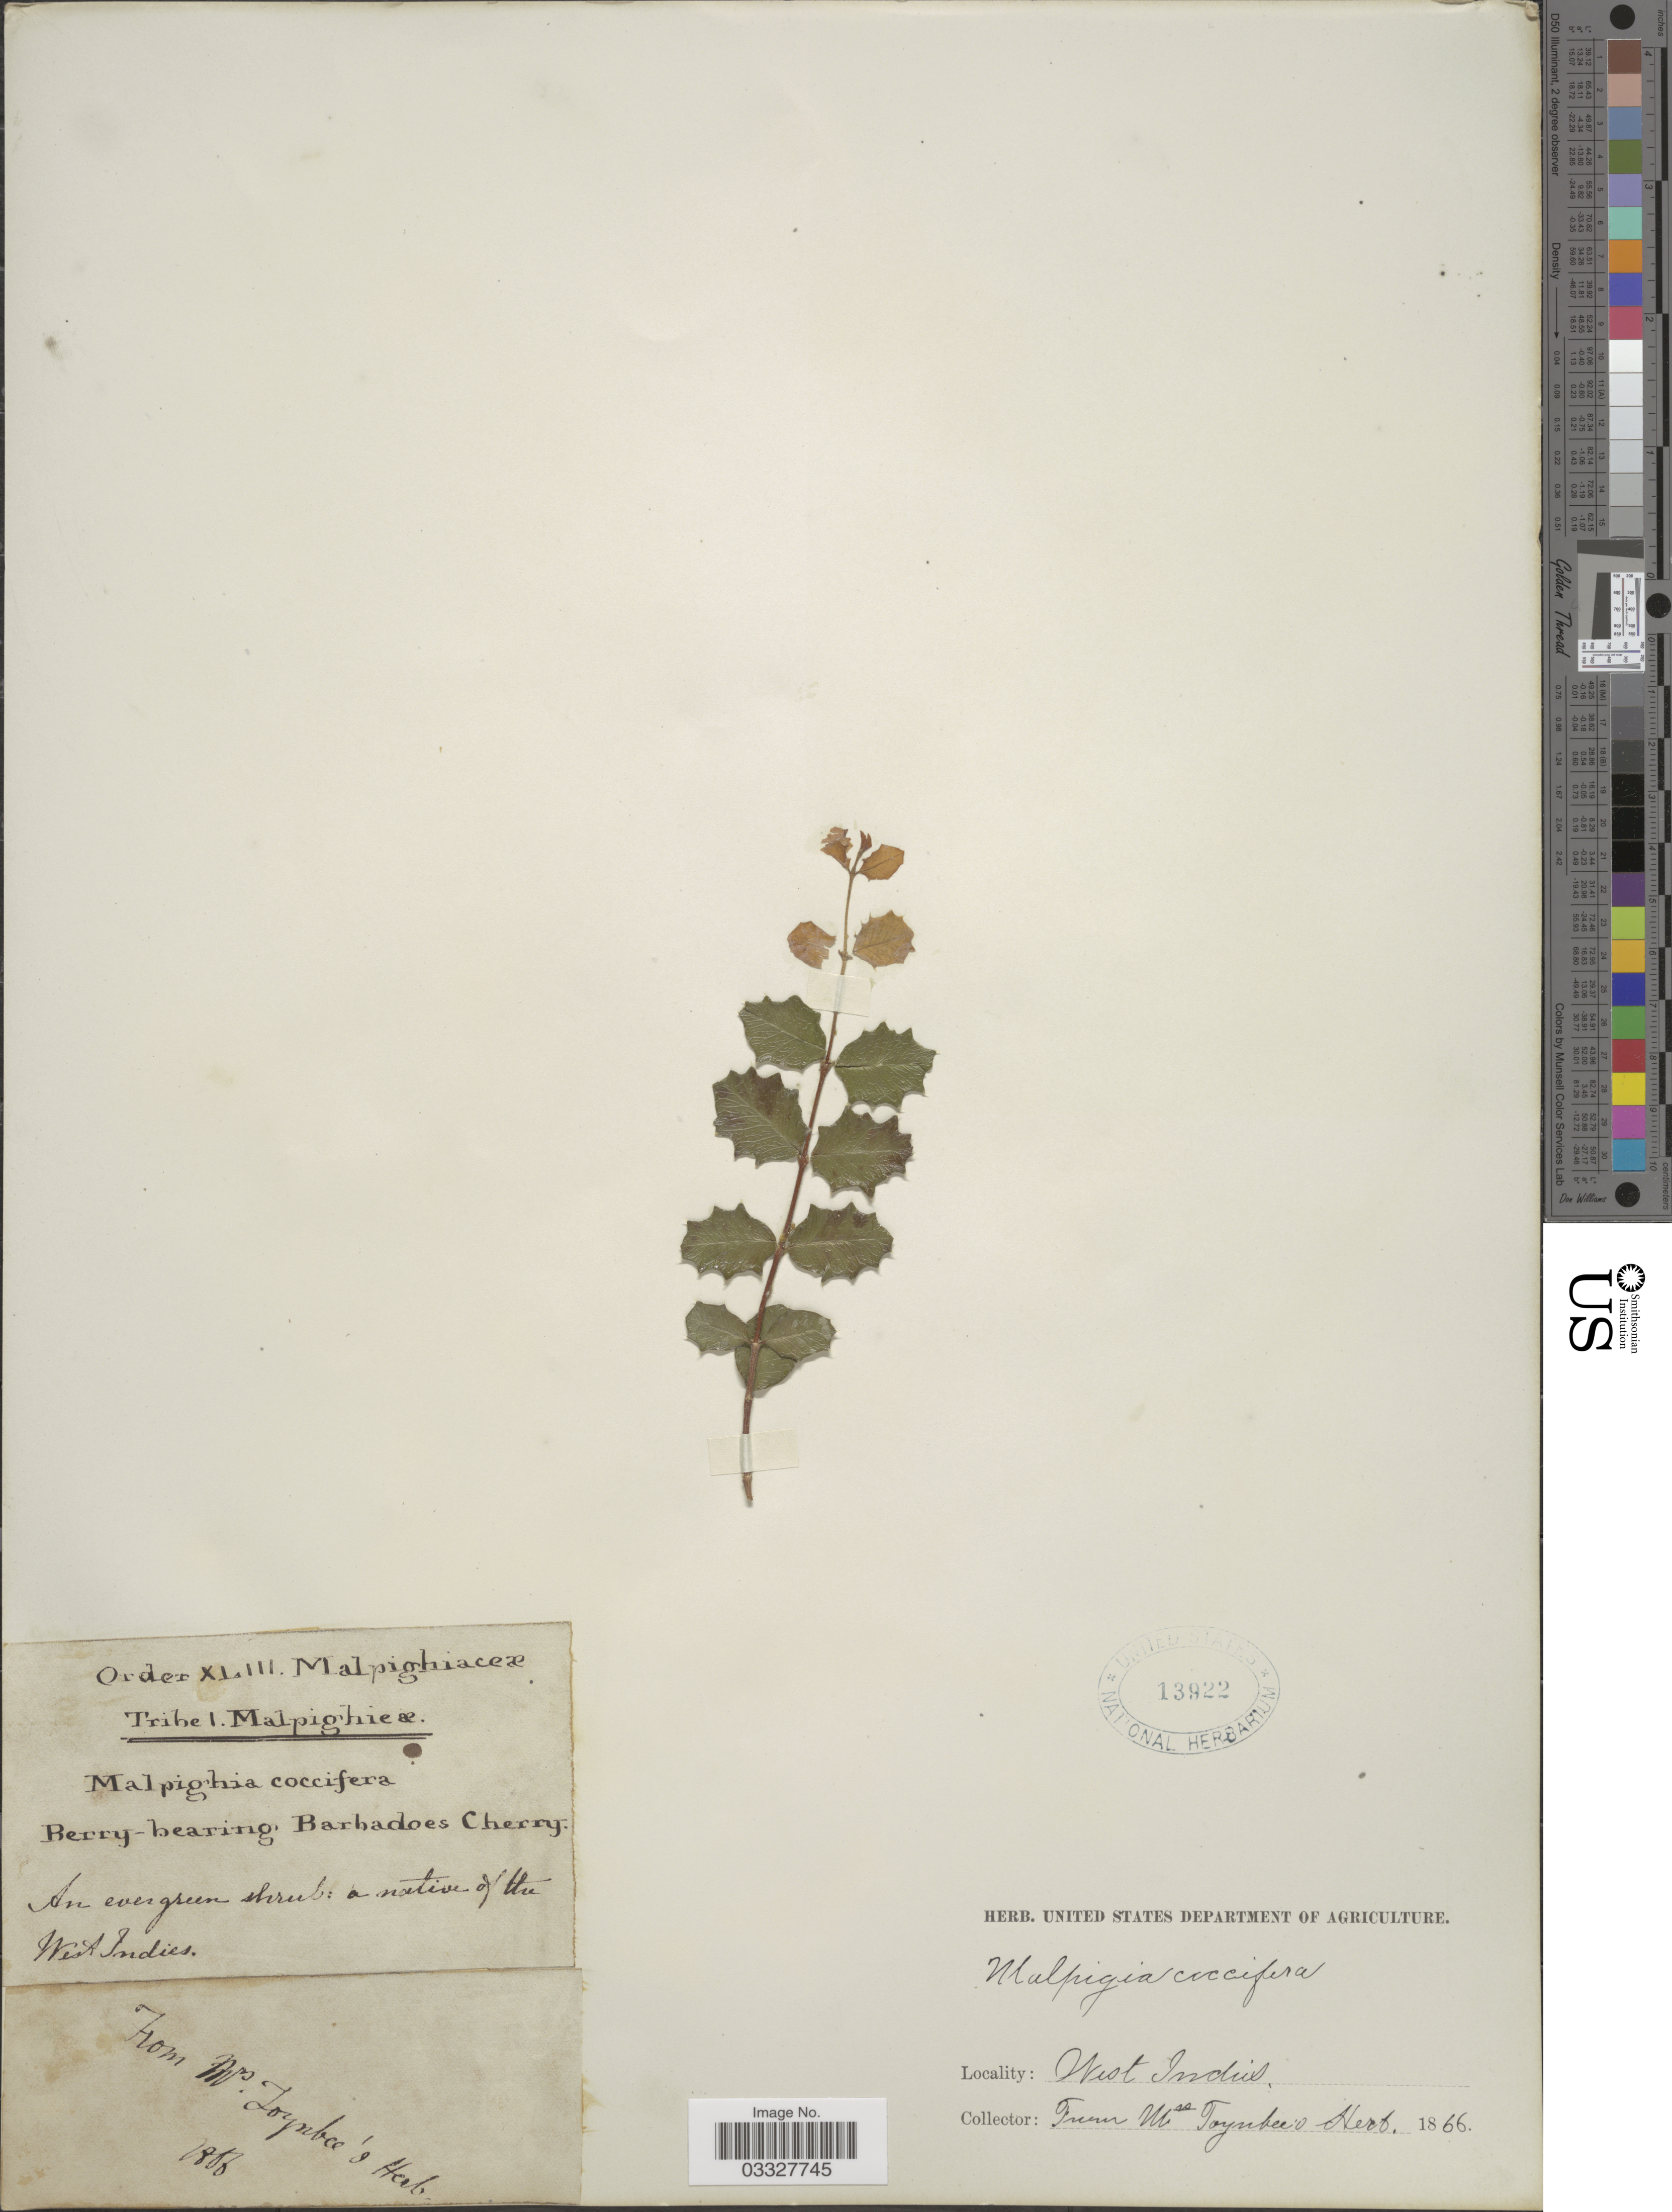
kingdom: Plantae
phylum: Tracheophyta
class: Magnoliopsida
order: Malpighiales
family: Malpighiaceae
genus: Malpighia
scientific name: Malpighia coccigera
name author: L.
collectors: Ex herb. Mrs. Toynbee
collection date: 1866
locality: West Indies.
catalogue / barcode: US 13922